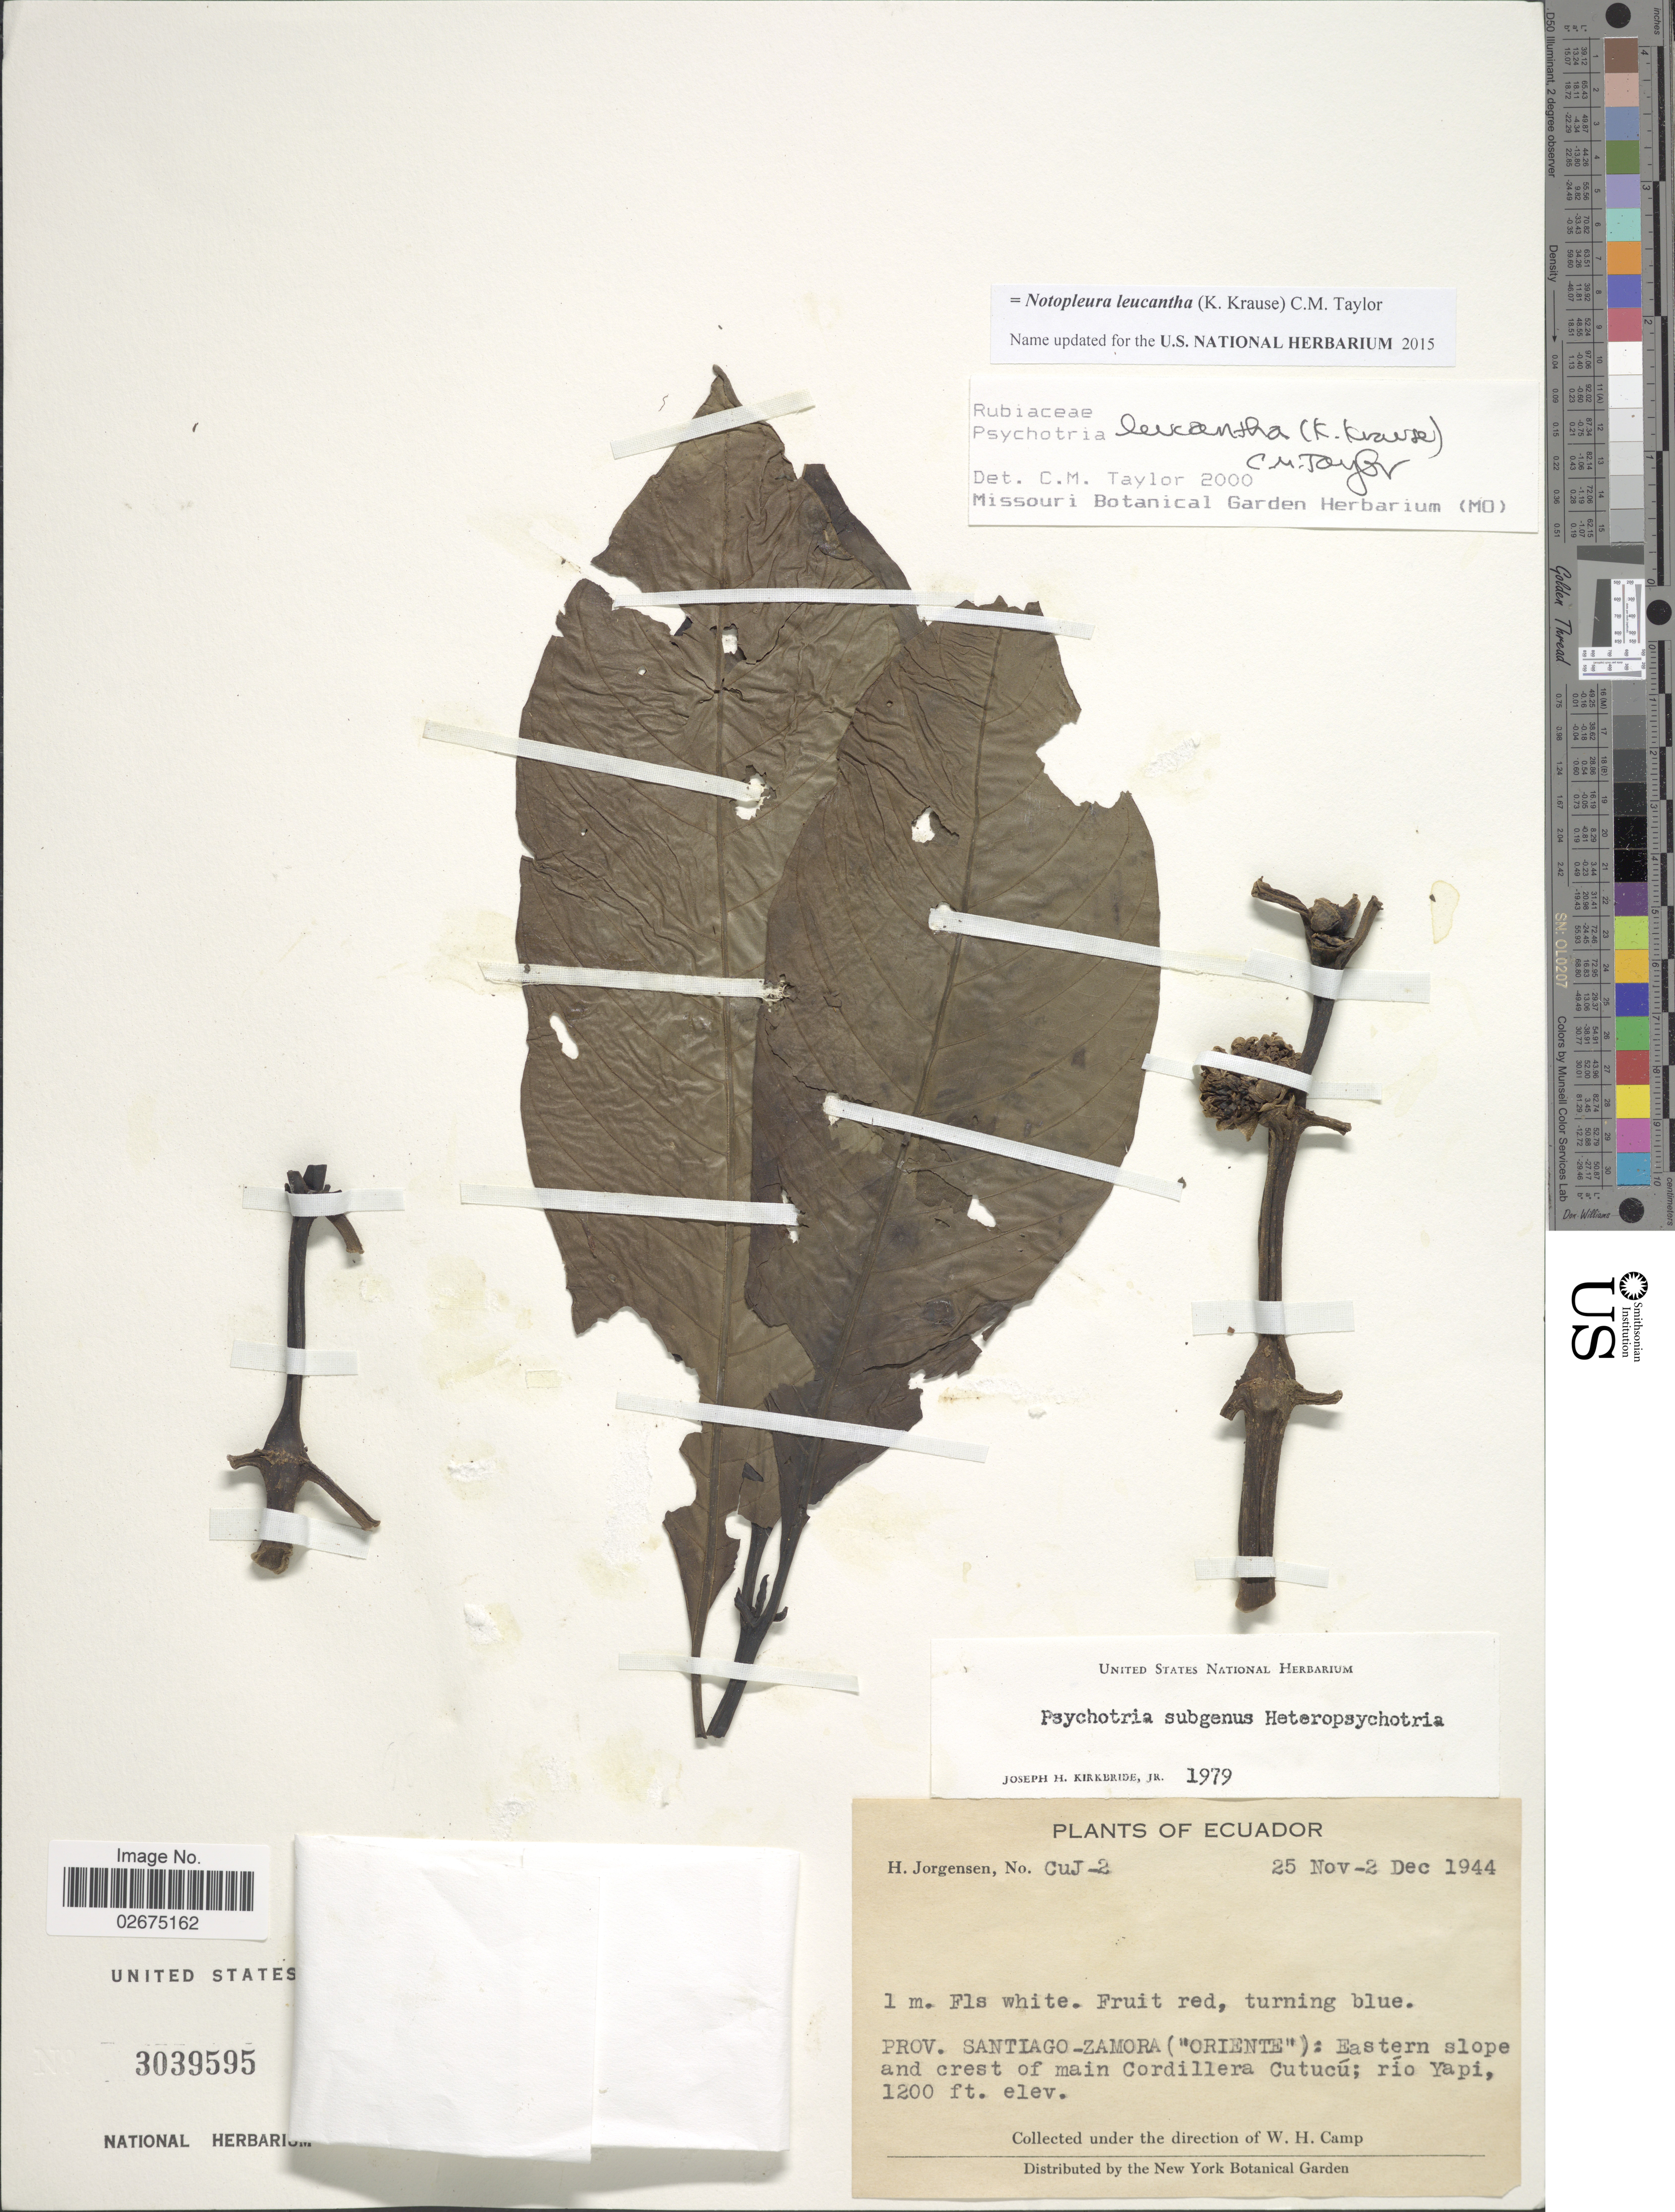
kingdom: Plantae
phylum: Tracheophyta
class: Magnoliopsida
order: Gentianales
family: Rubiaceae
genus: Notopleura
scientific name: Notopleura leucantha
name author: (K. Krause) C.M. Taylor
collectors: H. Jørgensen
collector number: CuJ-2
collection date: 1944-11-25/1944-12-02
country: Ecuador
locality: Prov. Santiago-Zamora ("Oriente"): Eastern slope and crest of main Cordillera Cutucu; rio Yapi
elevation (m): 366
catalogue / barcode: US 3039595